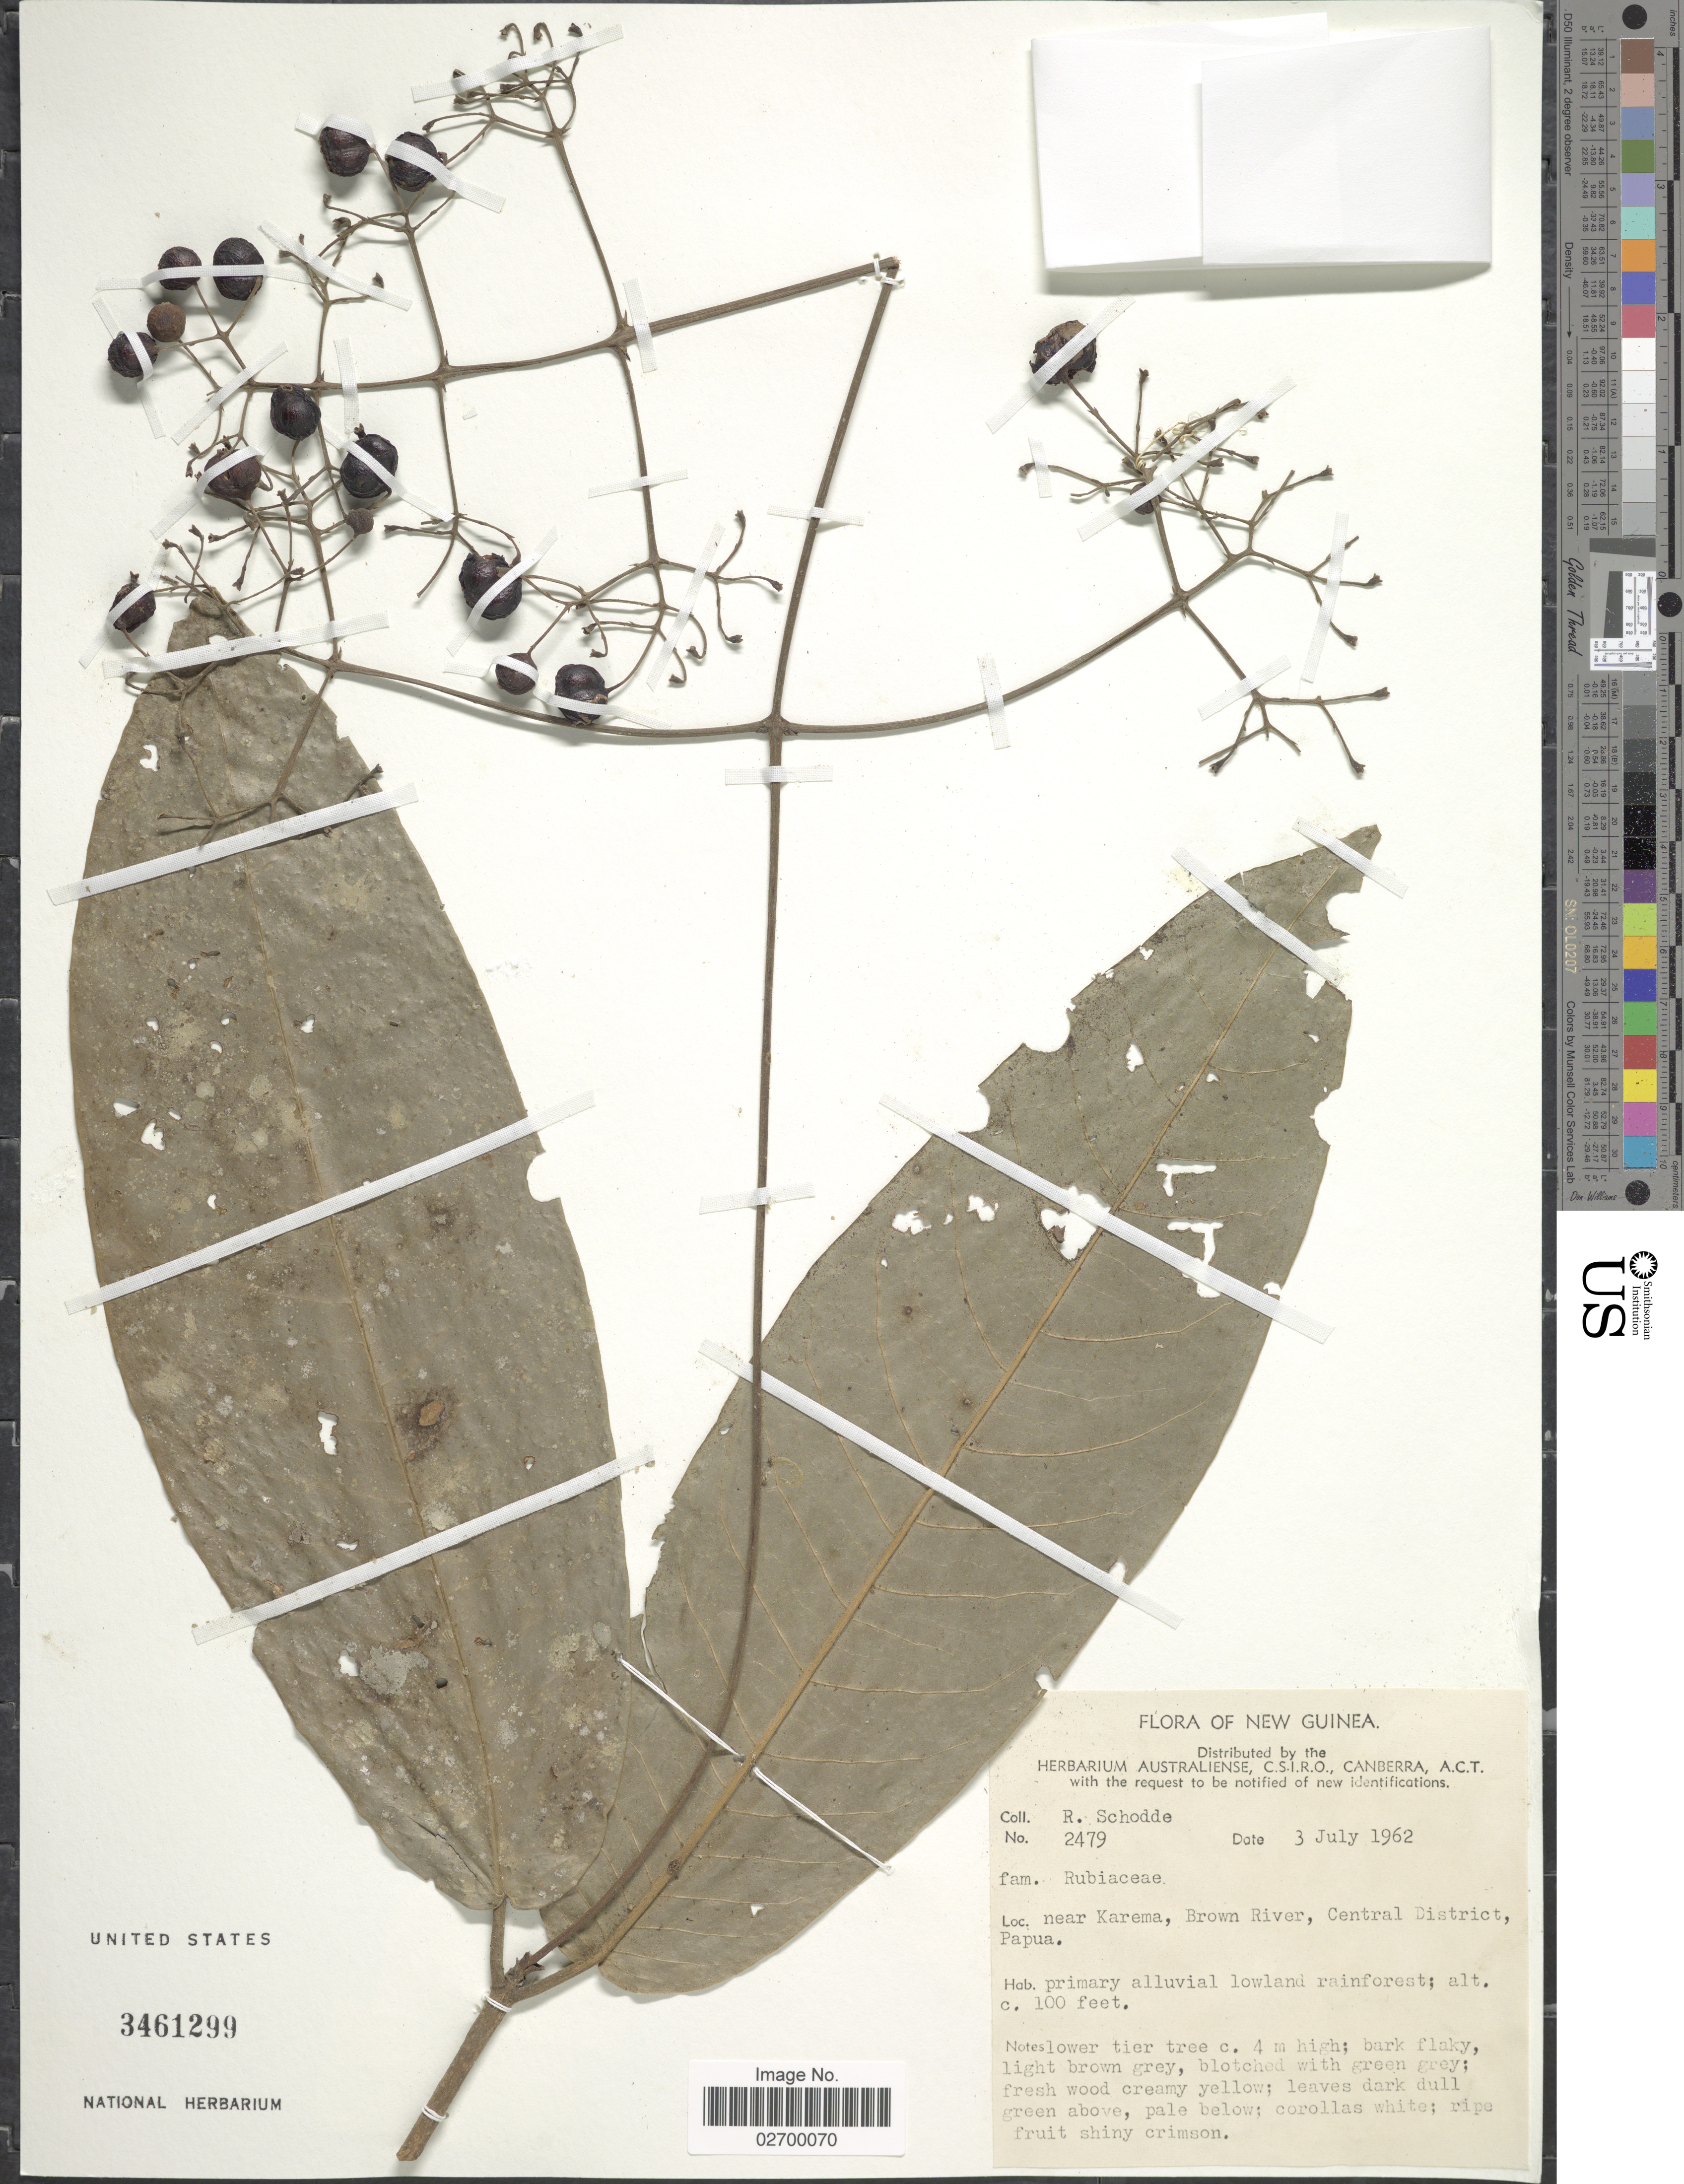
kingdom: Plantae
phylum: Tracheophyta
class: Magnoliopsida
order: Gentianales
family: Rubiaceae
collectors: R. Schodde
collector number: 2479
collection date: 1962-07-03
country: Papua New Guinea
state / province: Central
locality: New Guinea. Near Karema, Brown River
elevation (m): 30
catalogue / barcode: US 3461299